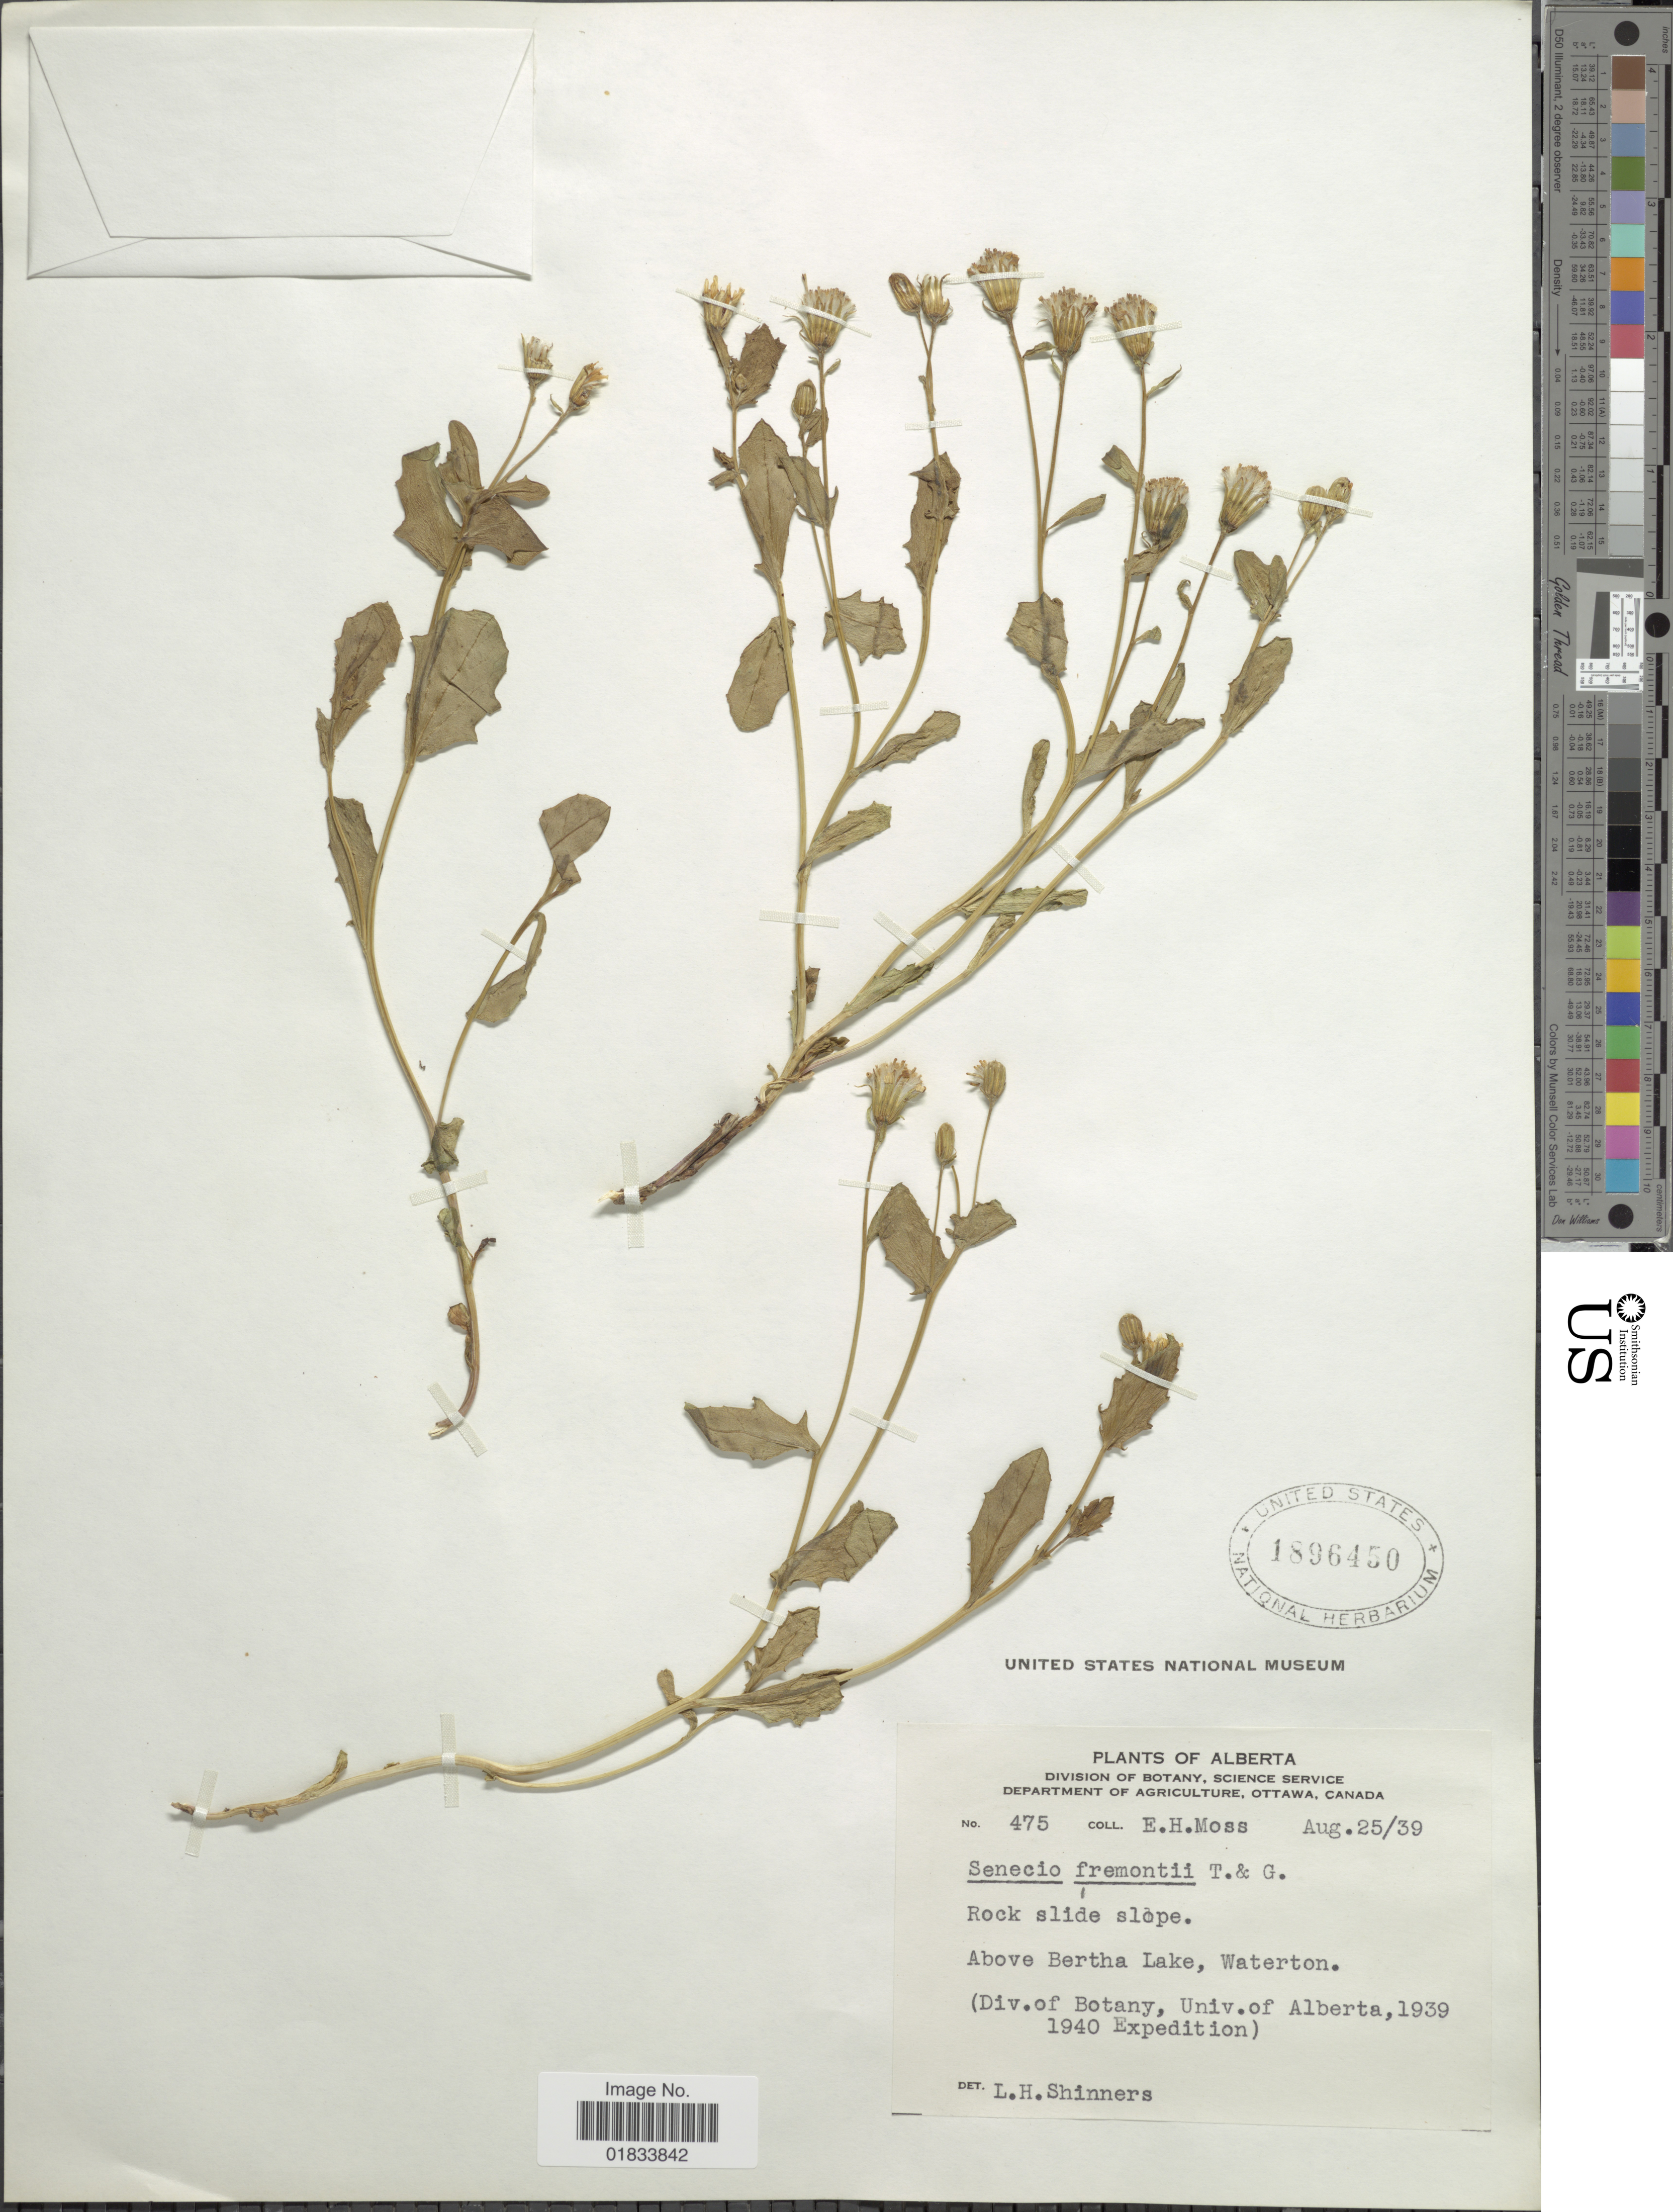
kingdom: Plantae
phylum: Tracheophyta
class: Magnoliopsida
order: Asterales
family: Asteraceae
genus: Senecio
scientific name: Senecio fremontii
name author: Torr. & A. Gray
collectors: E. Moss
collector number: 475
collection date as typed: Transcribed d/m/y: 25/8/39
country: Canada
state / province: Alberta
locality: Above Bertha Lake, Waterton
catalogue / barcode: US 1896450